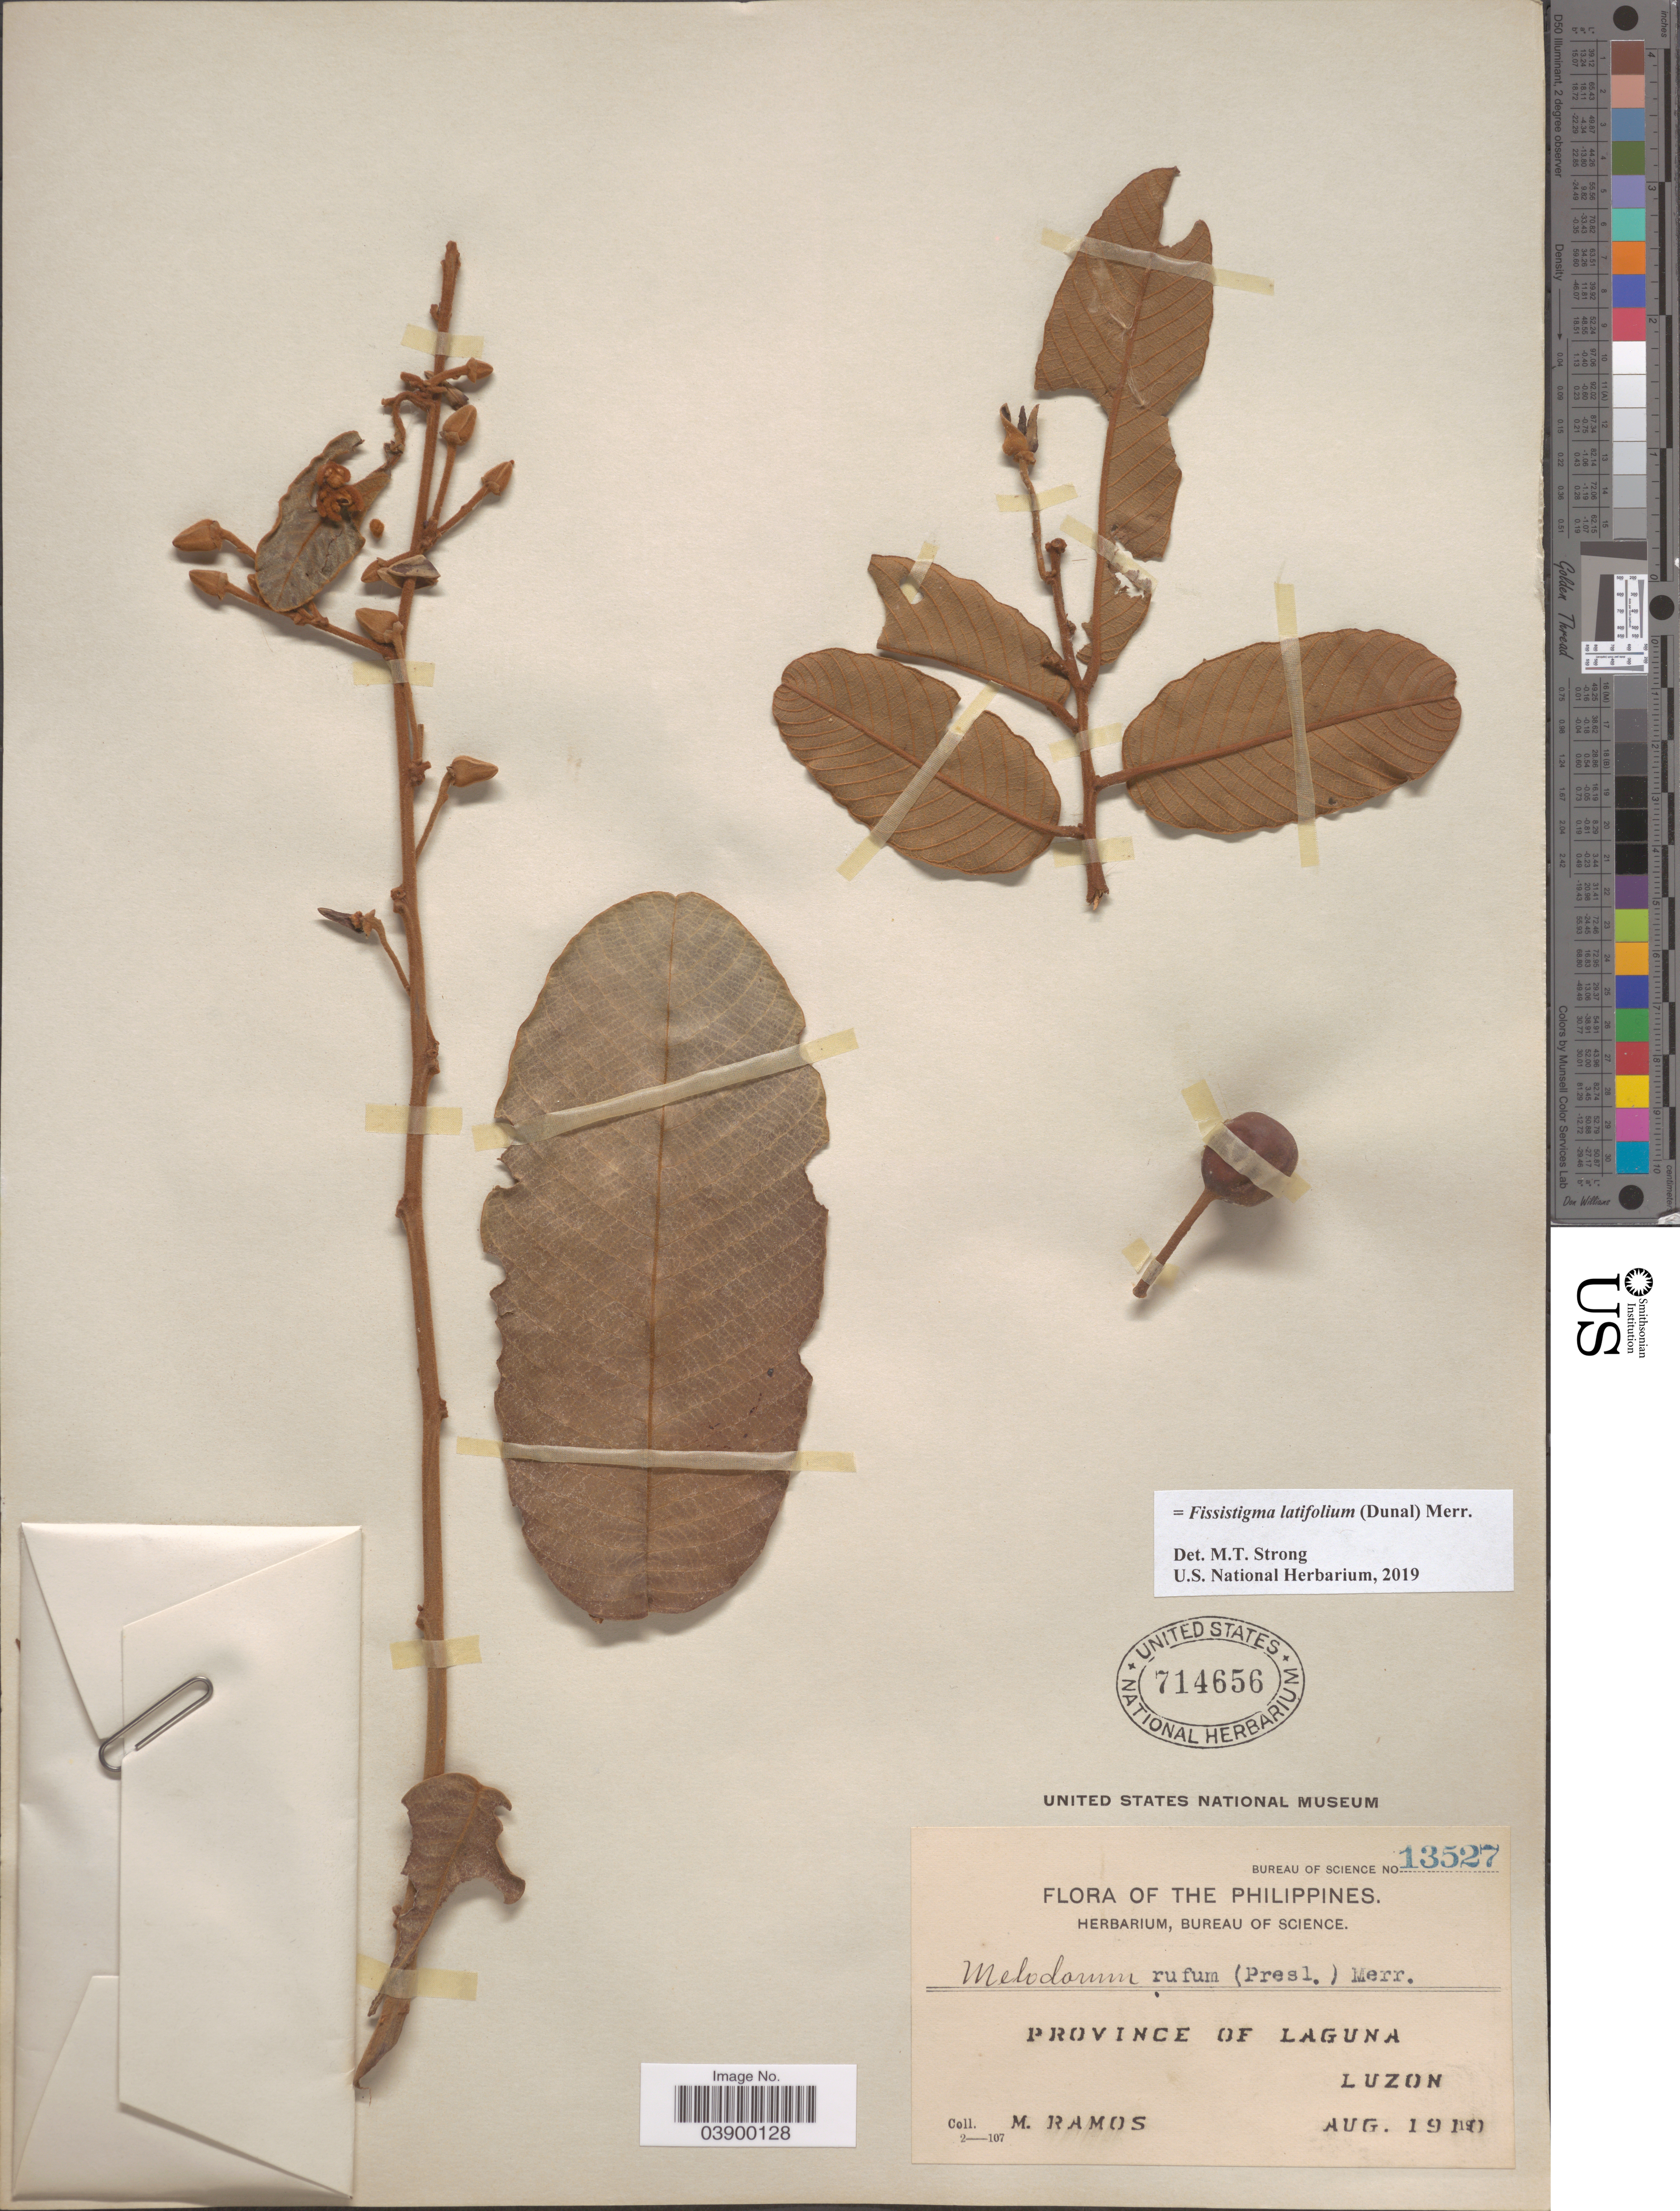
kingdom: Plantae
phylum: Tracheophyta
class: Magnoliopsida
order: Magnoliales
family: Annonaceae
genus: Fissistigma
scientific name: Fissistigma latifolium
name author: (Dunal) Merr.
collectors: M. Ramos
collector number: Bureau of Science 13527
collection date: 1910-08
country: Philippines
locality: Province of Laguna. Luzon.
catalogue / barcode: US 714656